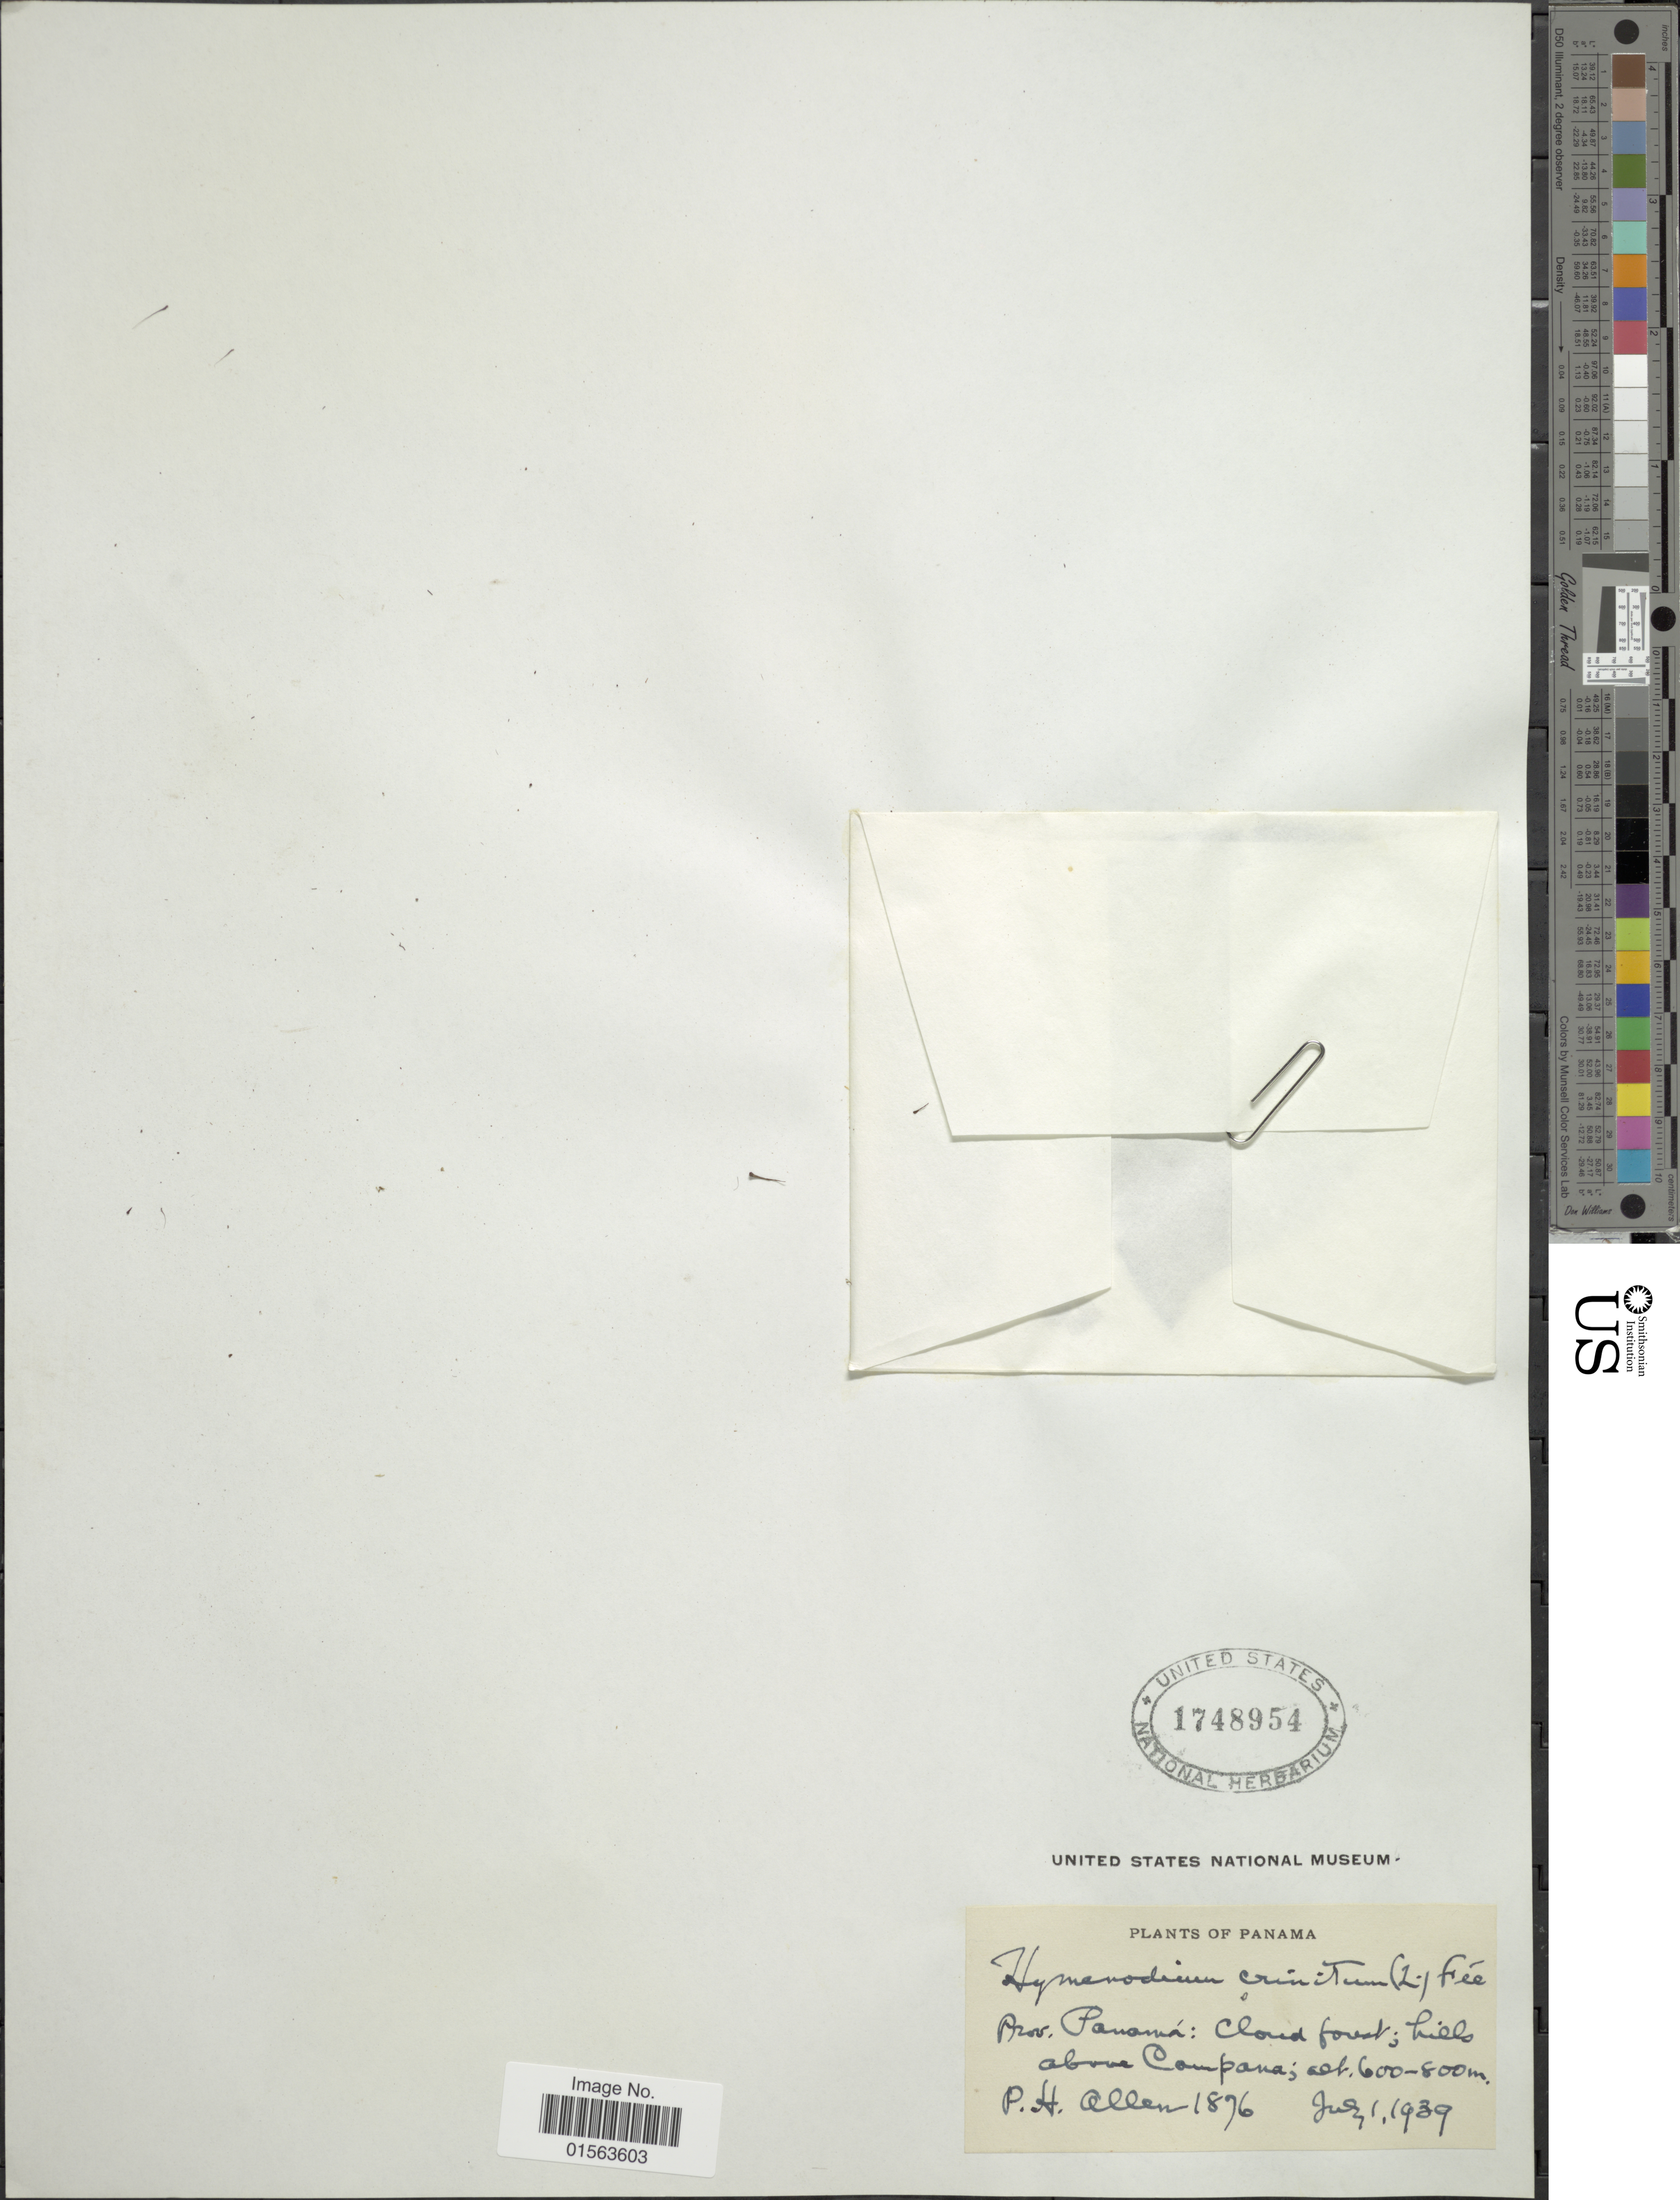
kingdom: Plantae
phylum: Tracheophyta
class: Polypodiopsida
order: Polypodiales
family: Dryopteridaceae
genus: Elaphoglossum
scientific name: Elaphoglossum crinitum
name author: (L.) Christ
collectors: P. H. Allen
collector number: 1876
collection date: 1939-07-01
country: Panama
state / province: Panamá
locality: Prov. Panama: cloud forest, hills above Campana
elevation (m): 600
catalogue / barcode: US 1748954